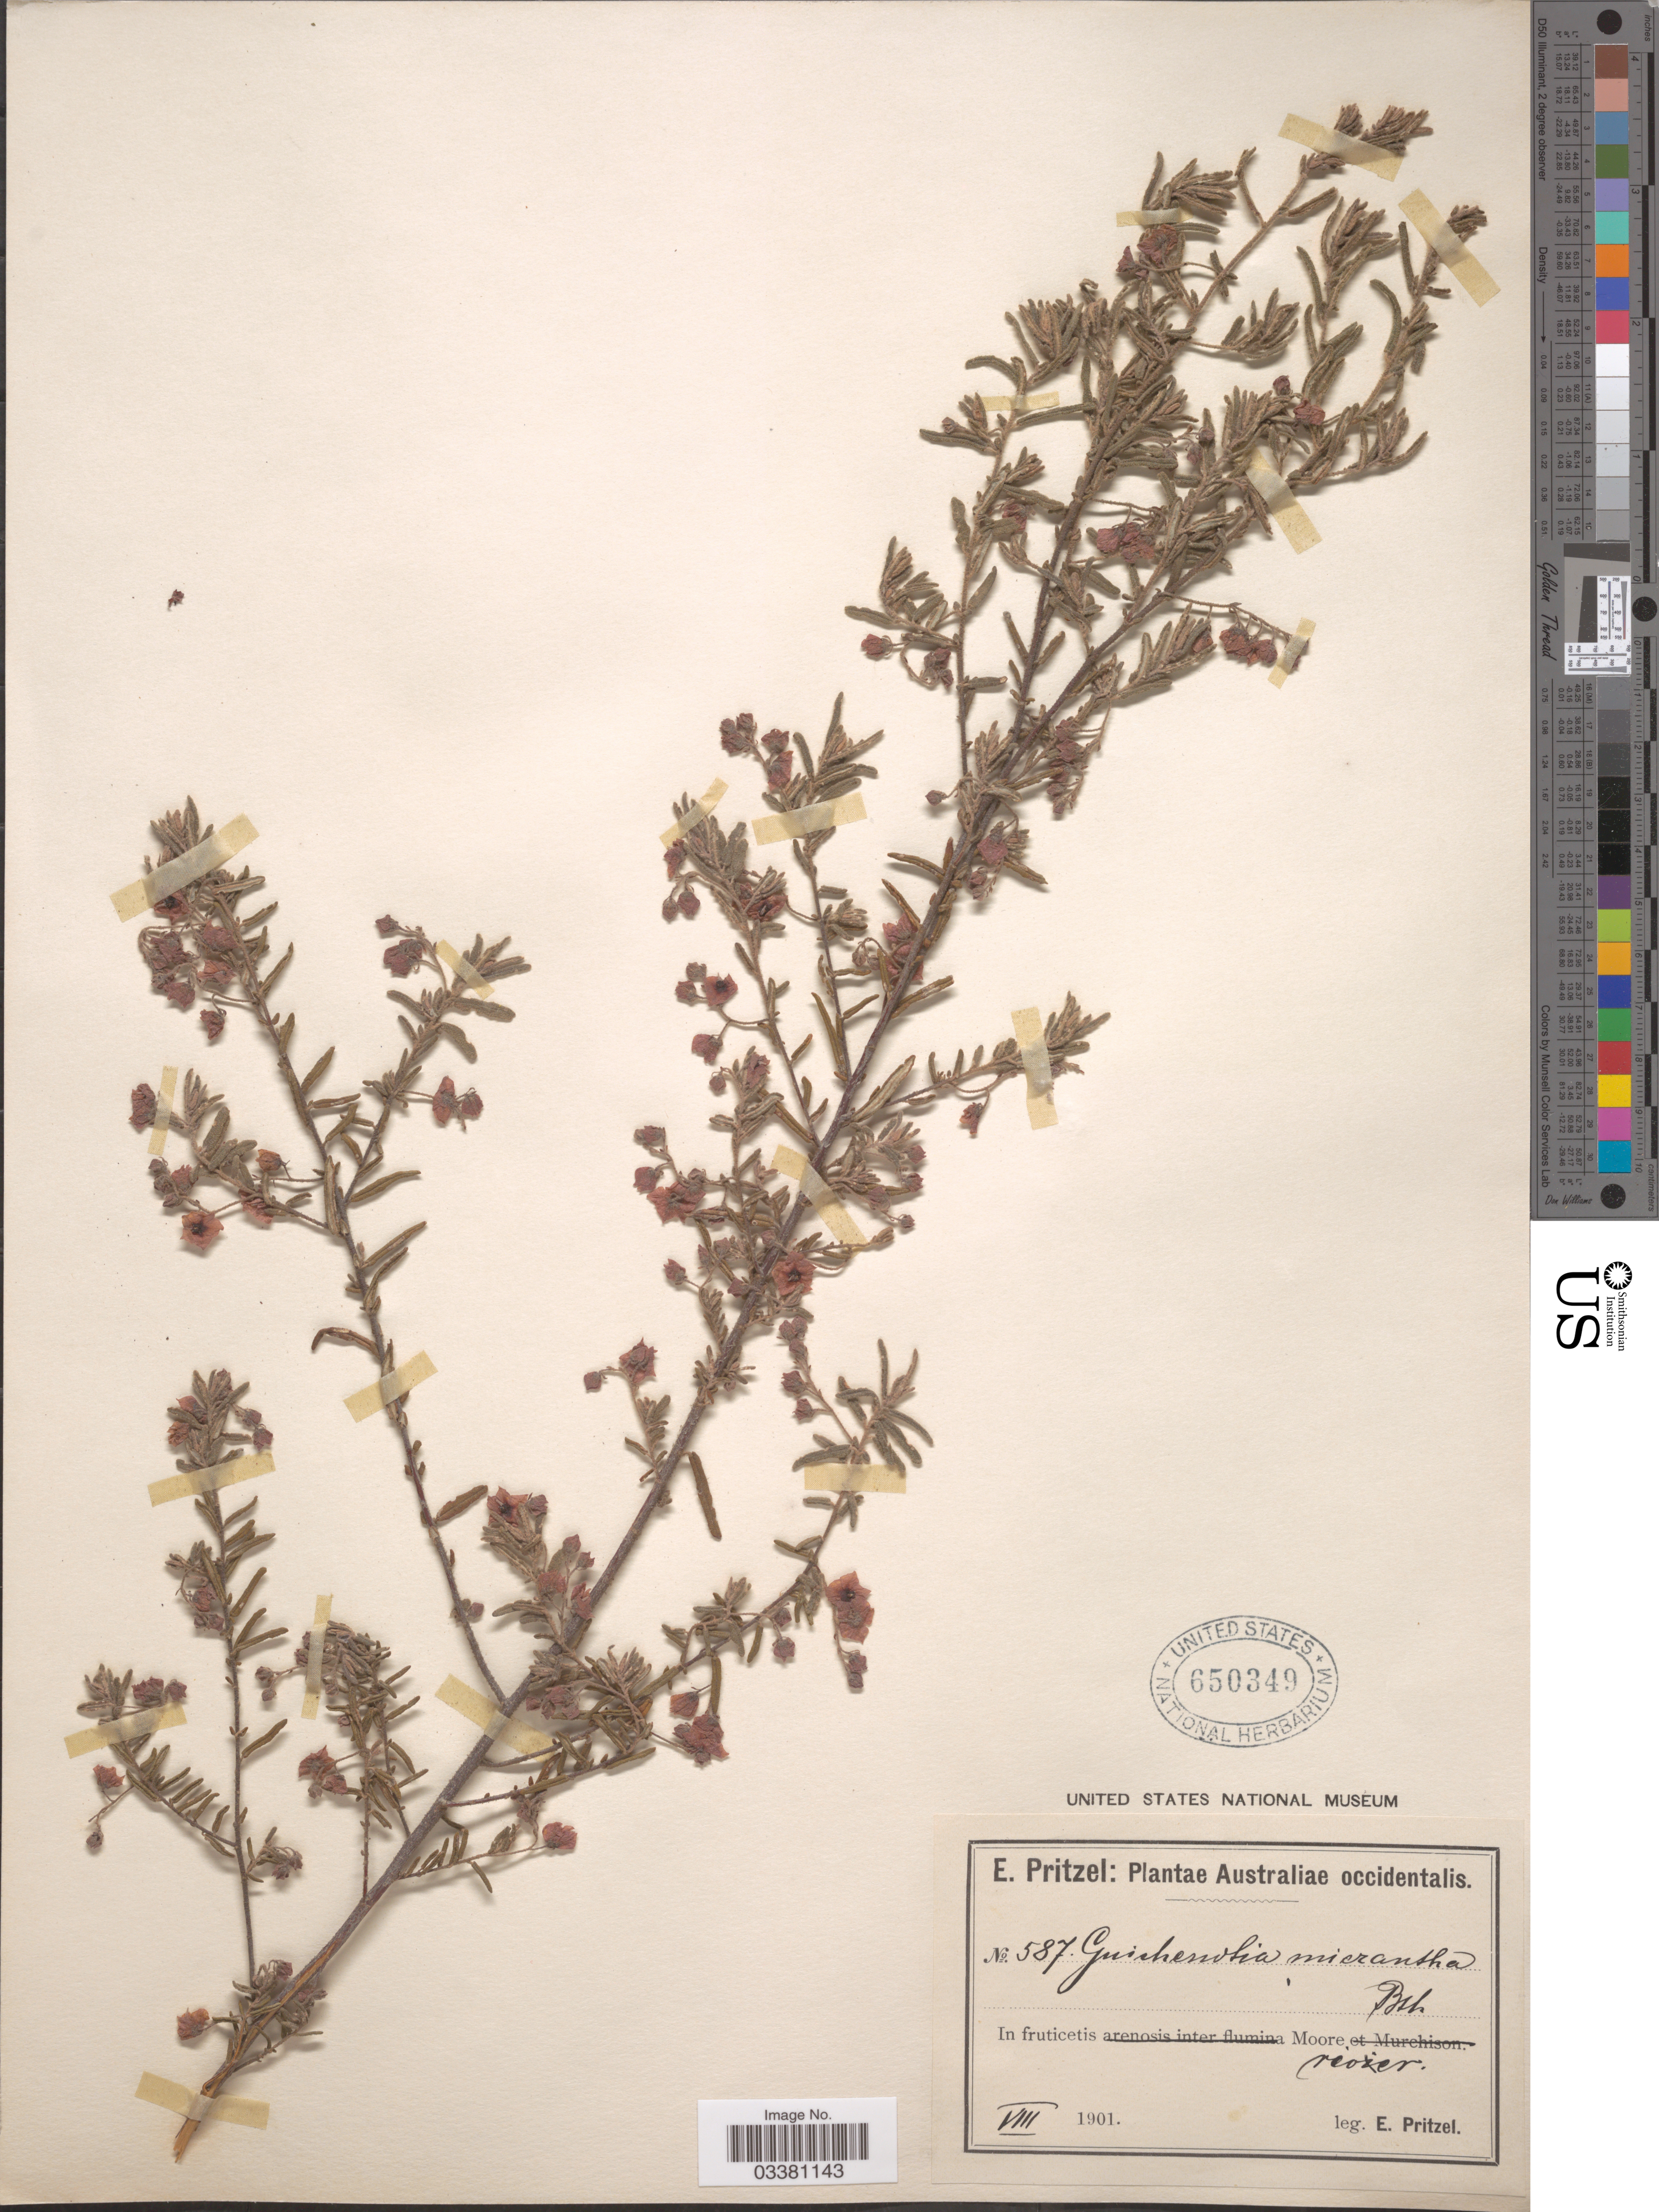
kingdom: Plantae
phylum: Tracheophyta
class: Magnoliopsida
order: Malvales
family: Malvaceae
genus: Guichenotia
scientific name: Guichenotia micrantha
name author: (Steetz) Benth.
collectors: E. G. Pritzel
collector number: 587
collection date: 1901-08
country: Australia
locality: Australiae occidentalis. In fruticetis Moore river.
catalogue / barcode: US 650349